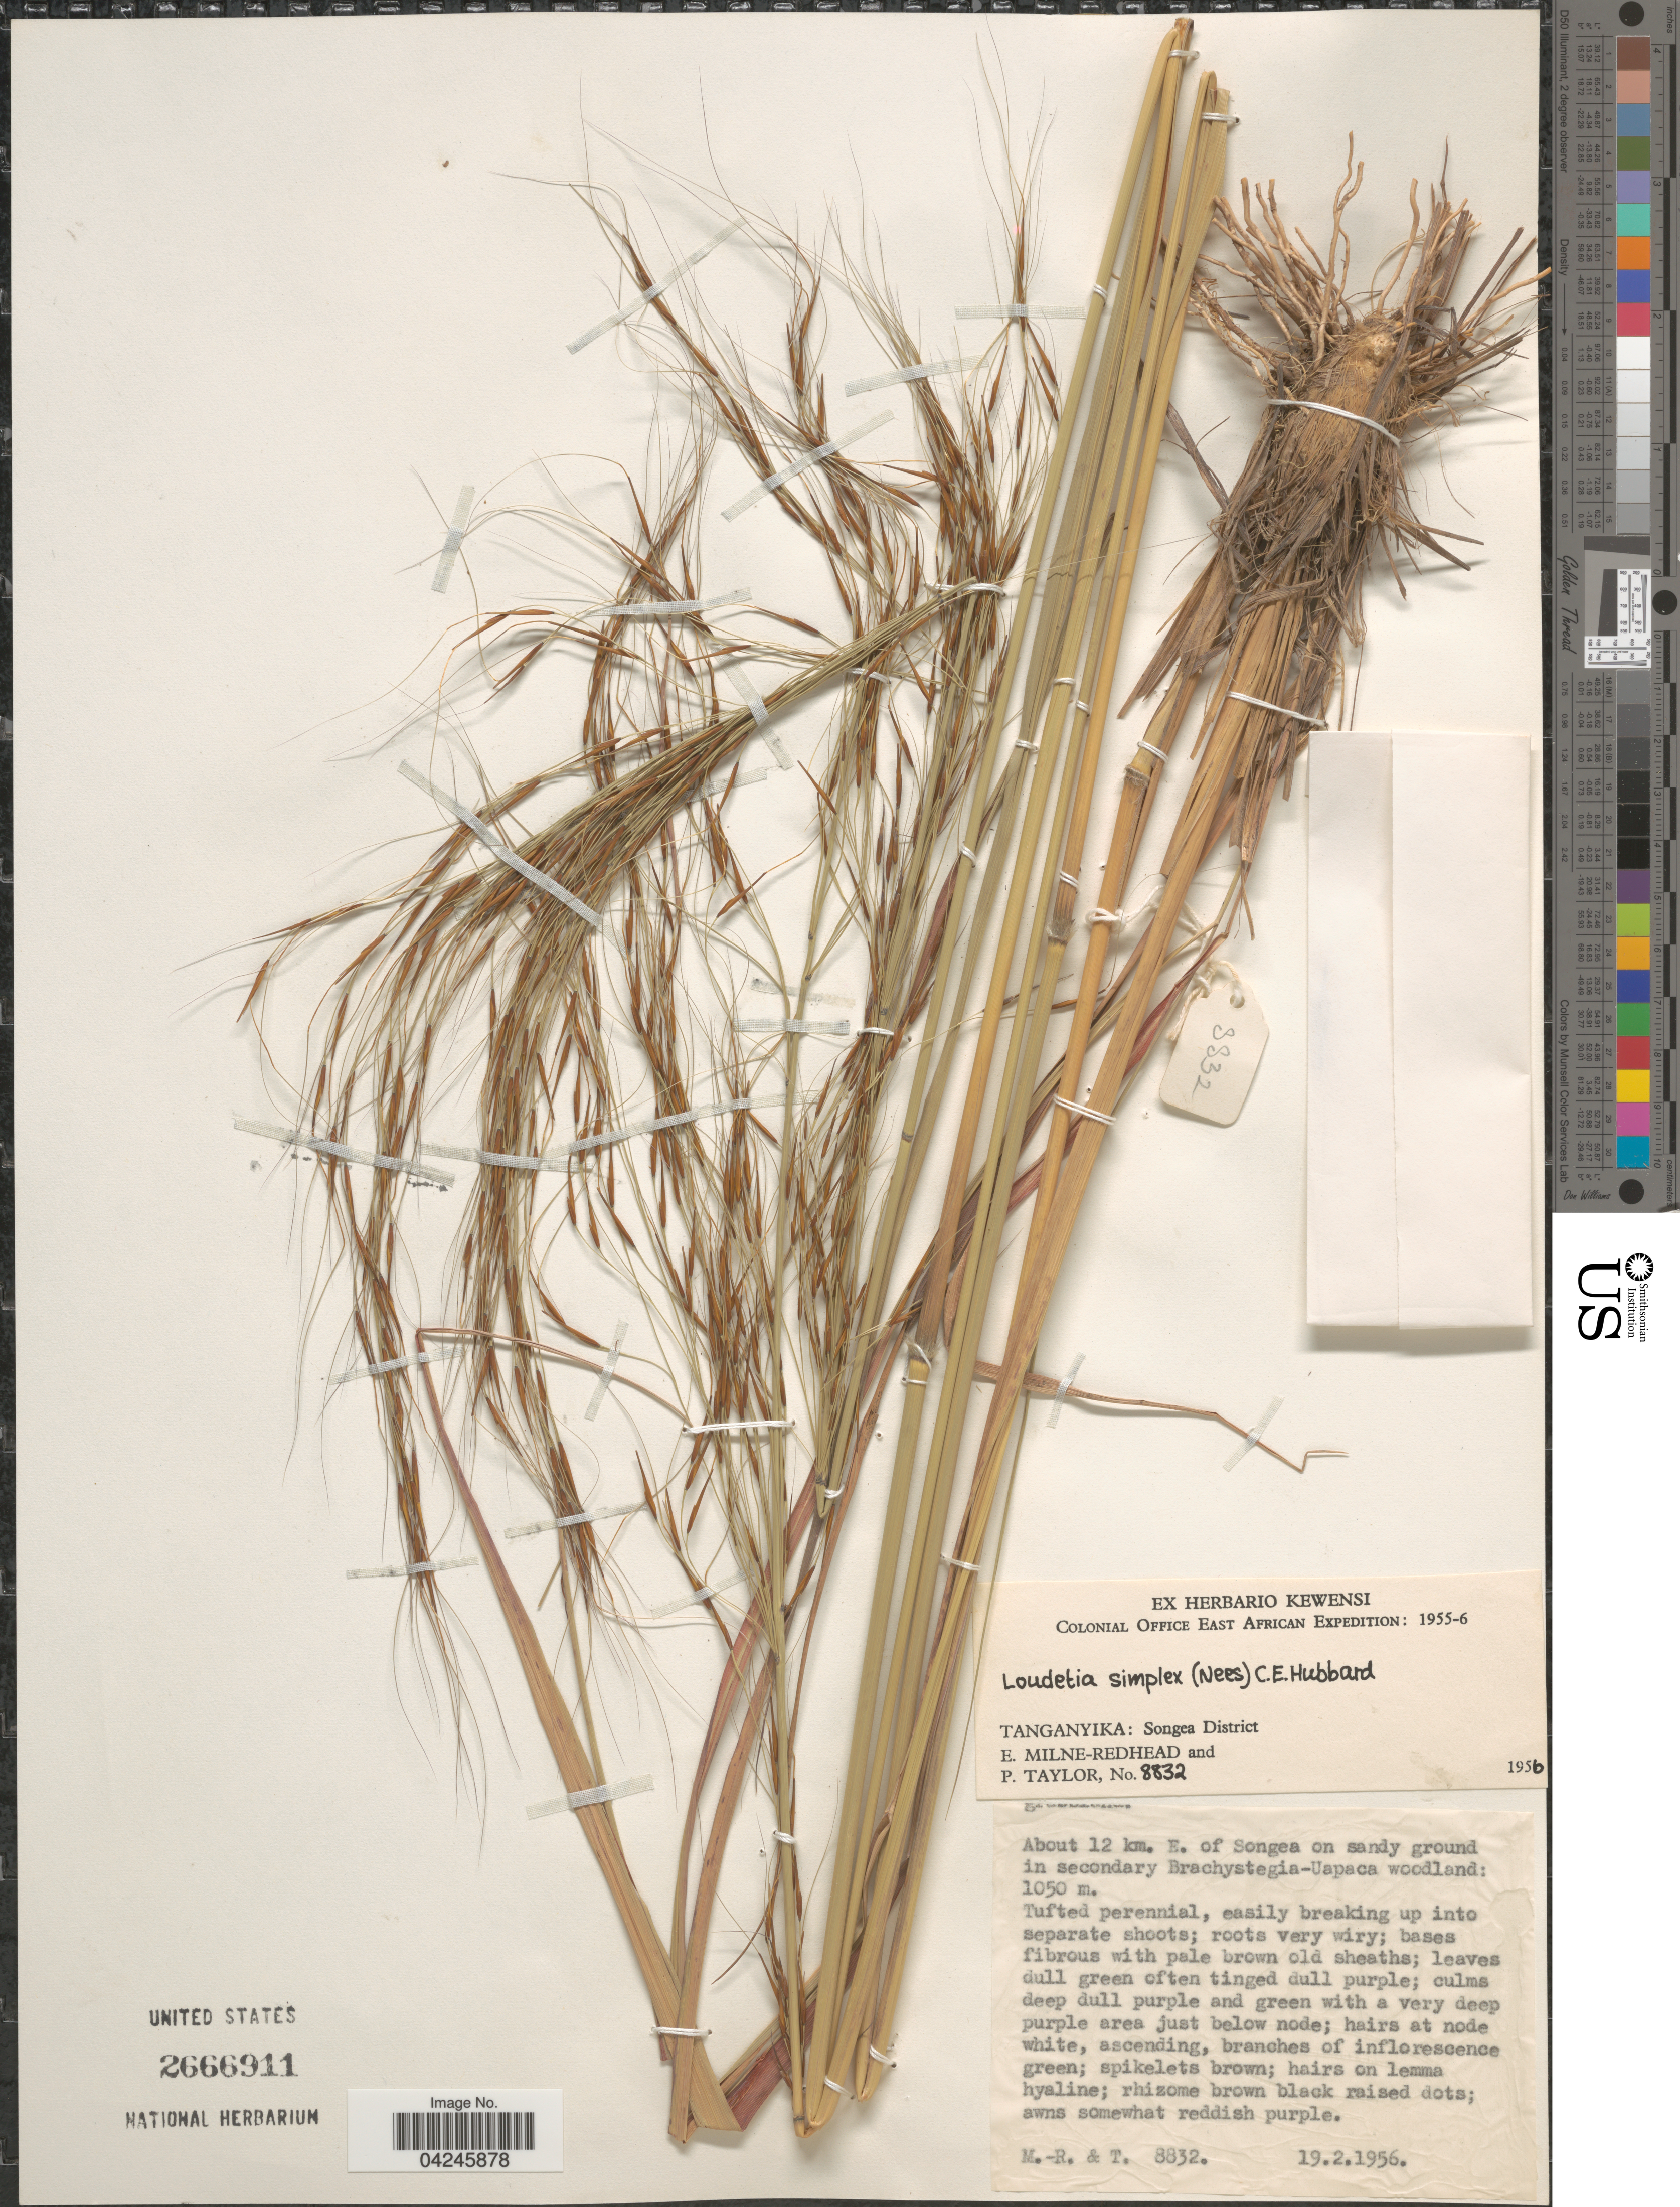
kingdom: Plantae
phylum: Tracheophyta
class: Liliopsida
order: Poales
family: Poaceae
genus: Loudetia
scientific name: Loudetia simplex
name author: (Nees) C.E. Hubb.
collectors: E. W. Milne-Redhead & P. Tayor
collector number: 8832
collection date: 1956-02-19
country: Tanzania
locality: Colonial Office East African Expedition: 1955-6. Tanganyika: Songea District. About 12 km. E. of Songea on sandy ground in secondary Brachystegia-Uapaca woodland.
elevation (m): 1050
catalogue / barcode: US 2666911